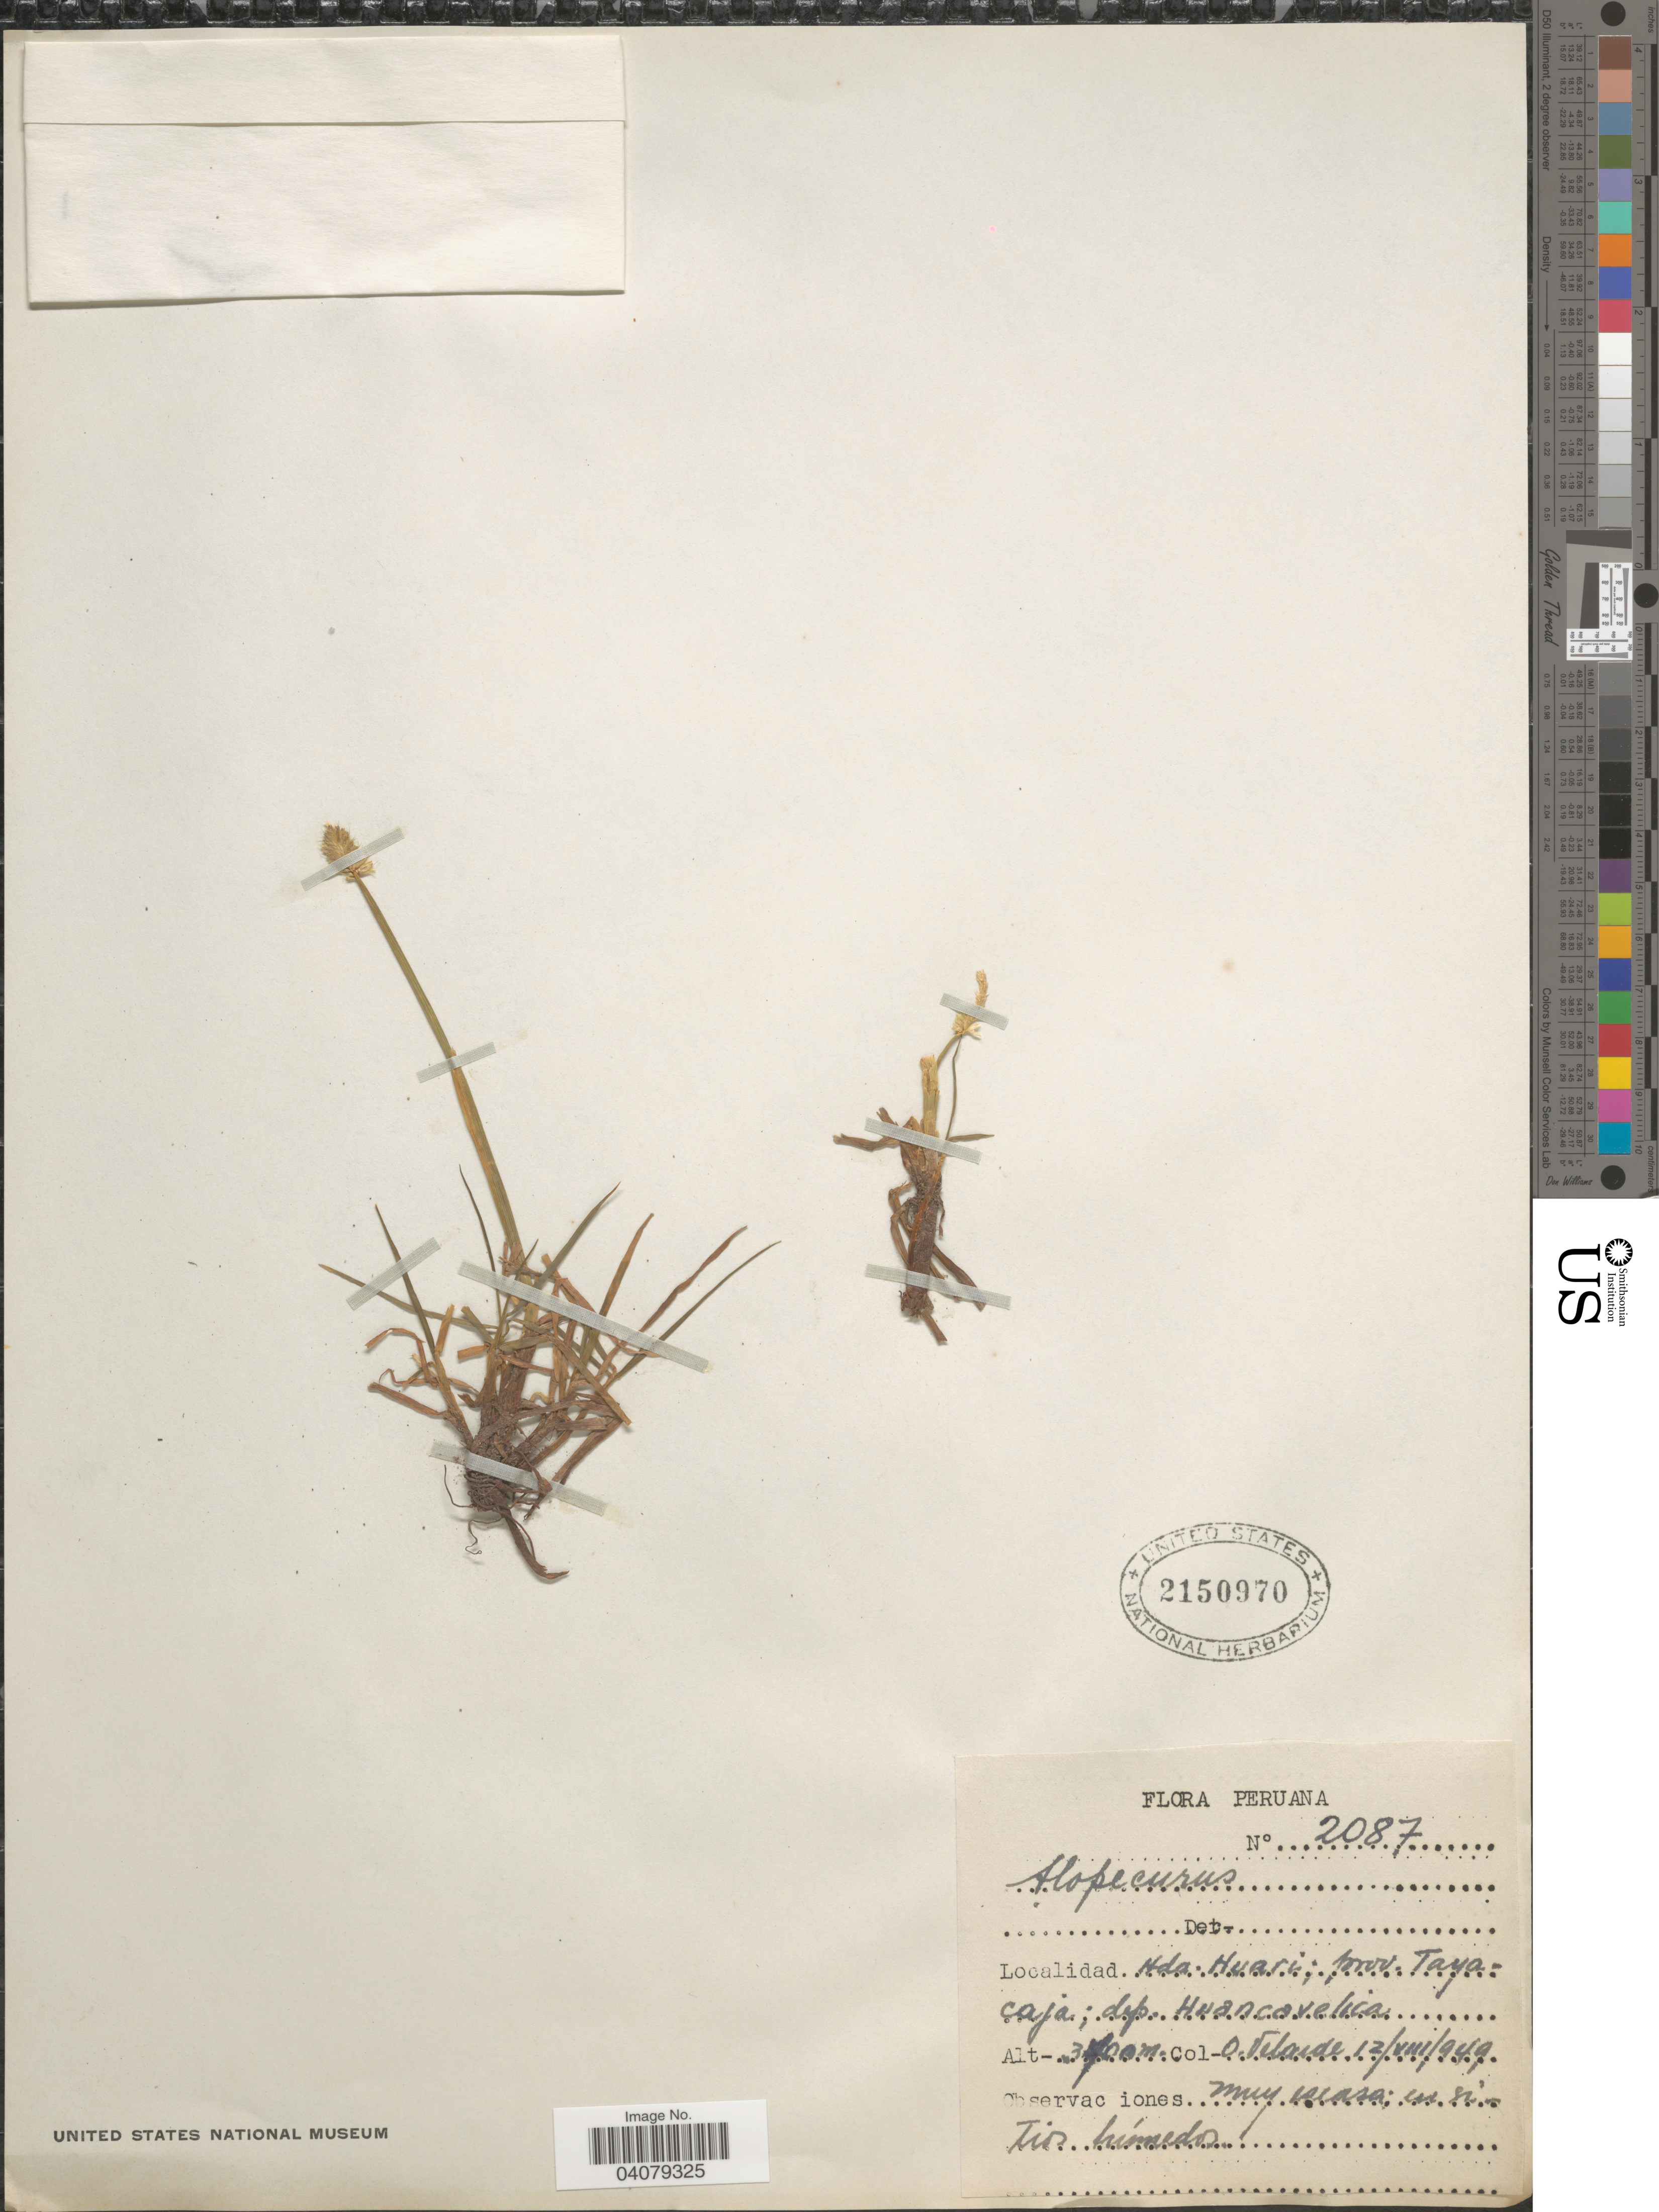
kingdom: Plantae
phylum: Tracheophyta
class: Liliopsida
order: Poales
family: Poaceae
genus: Alopecurus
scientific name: Alopecurus pratensis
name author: L.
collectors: O. Velarde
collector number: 2087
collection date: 1949-08-12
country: Peru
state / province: Huancavelica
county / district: Tayacaja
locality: Hda. Huari; prov. Tayacaja; dep. Huancavelica.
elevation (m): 3700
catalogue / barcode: US 2150970